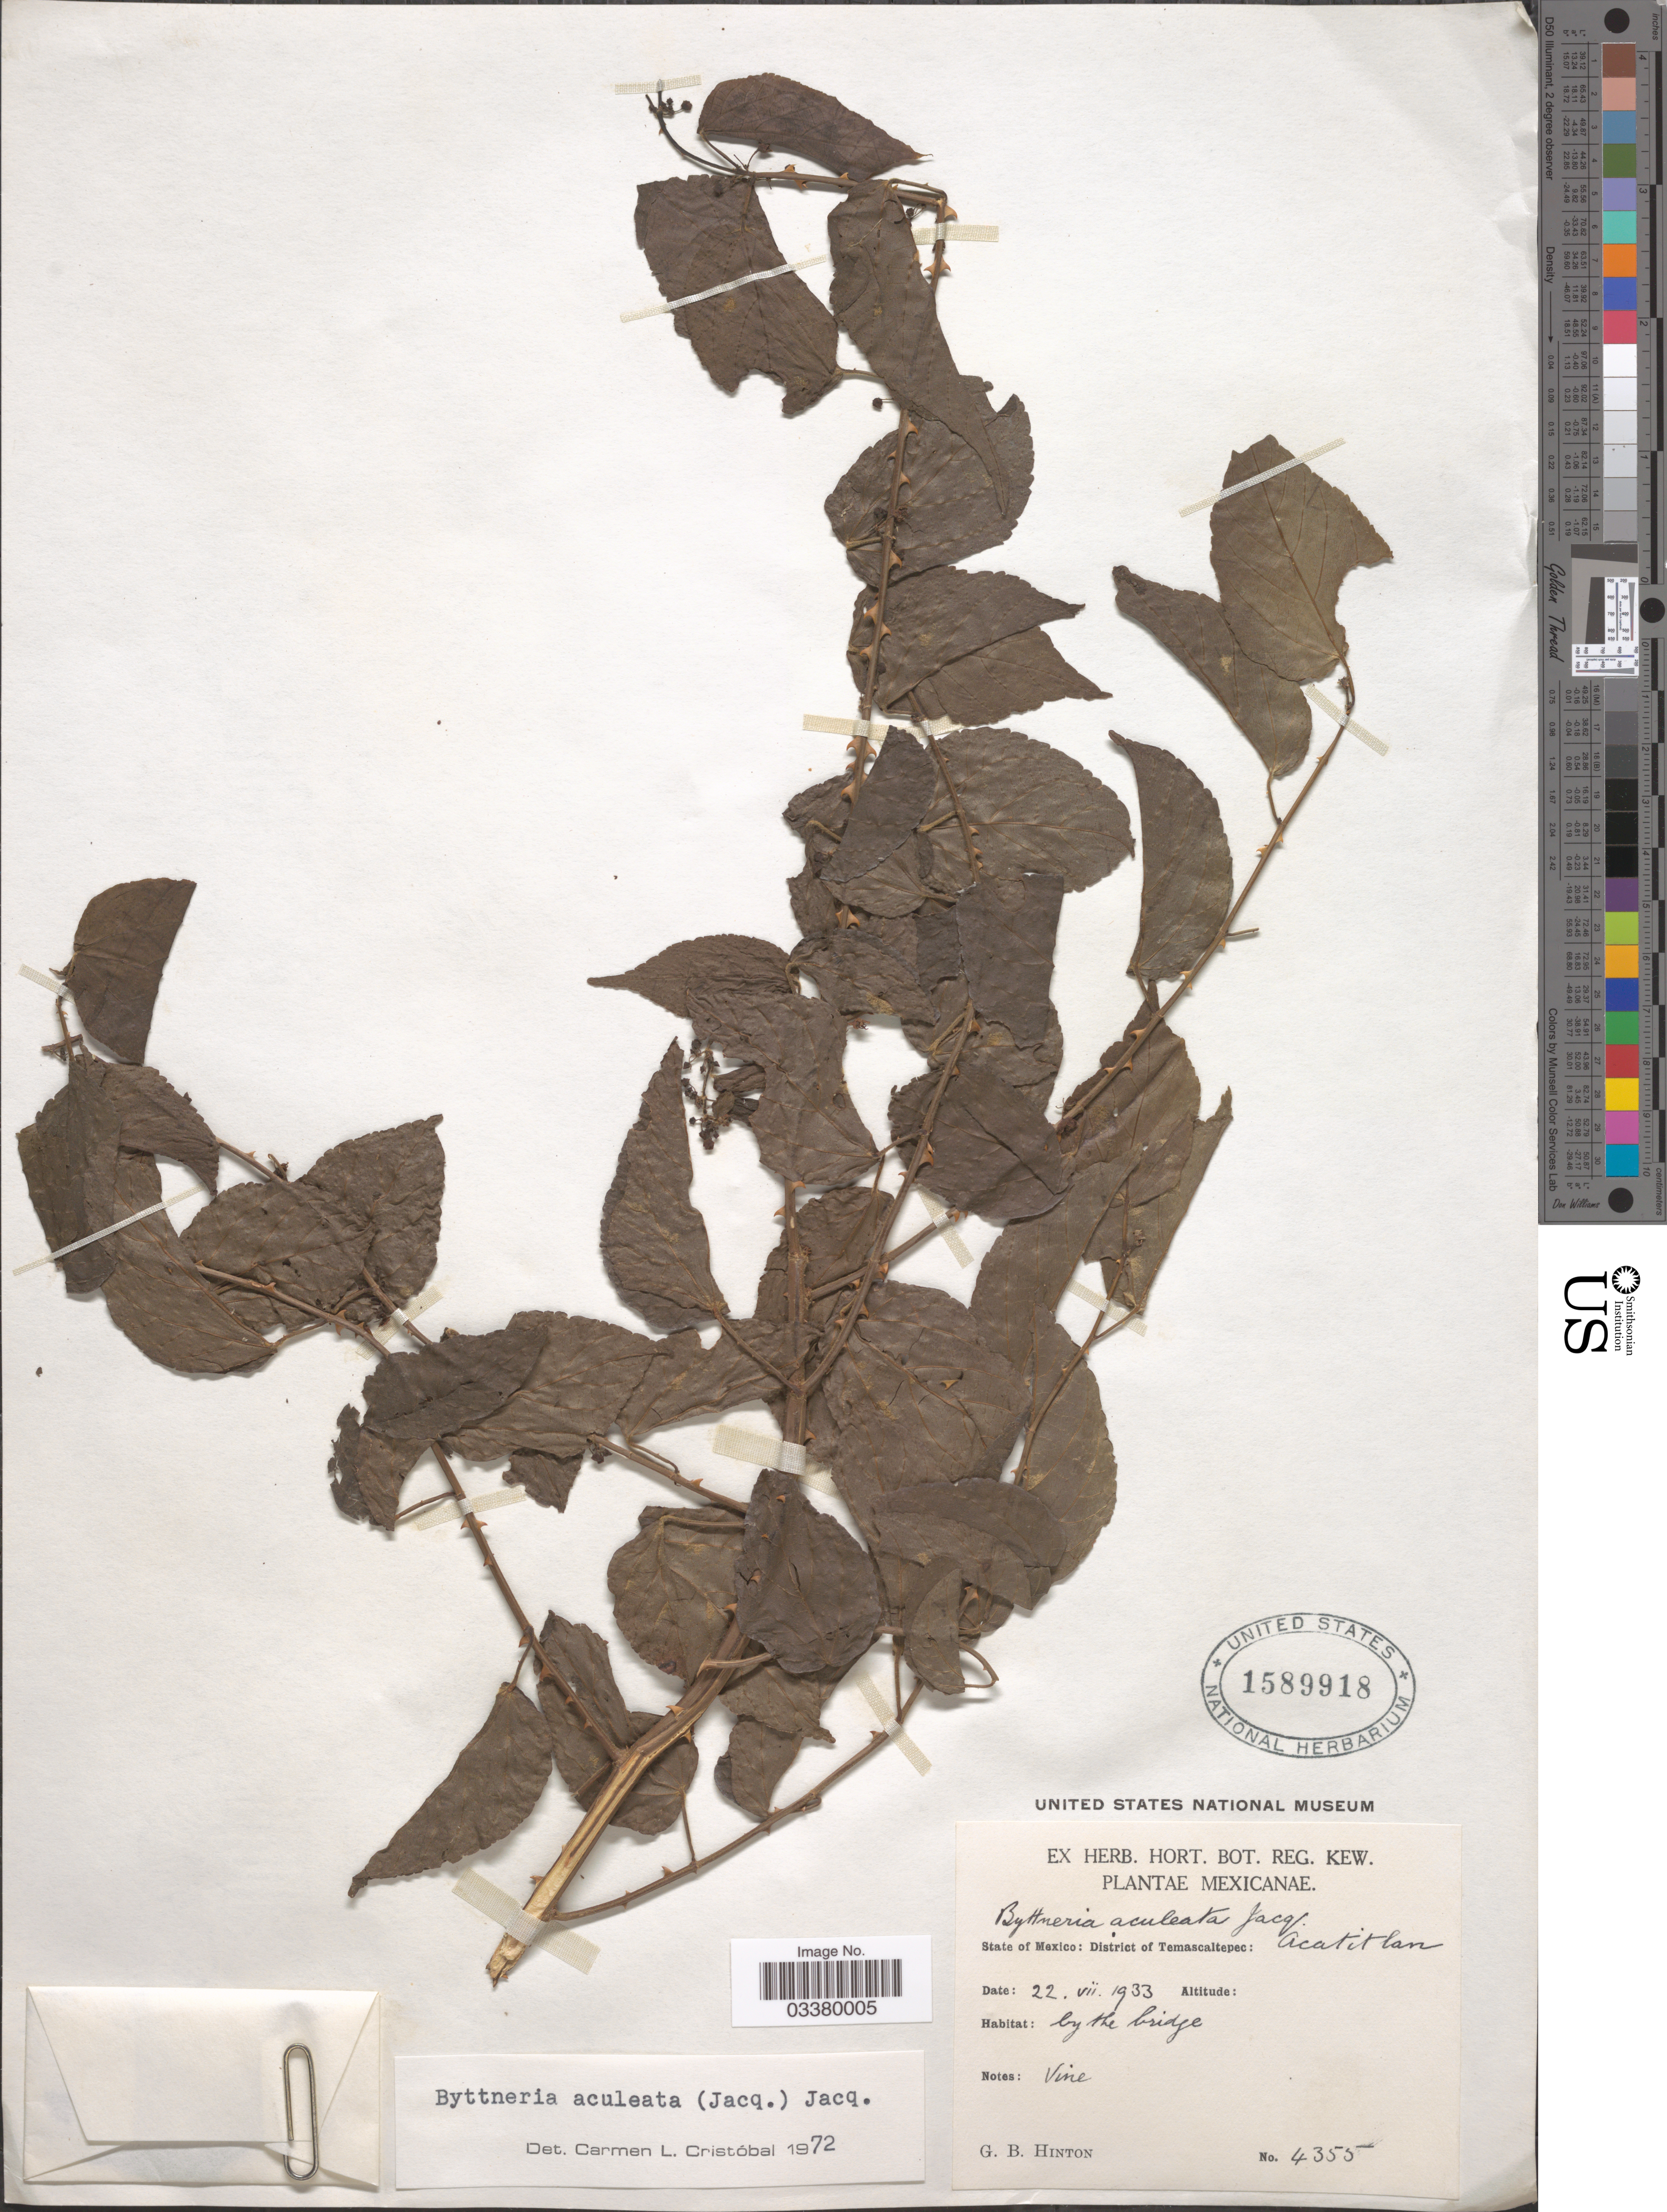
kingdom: Plantae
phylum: Tracheophyta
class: Magnoliopsida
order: Malvales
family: Malvaceae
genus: Byttneria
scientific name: Byttneria aculeata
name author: (Jacq.) Jacq.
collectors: G. B. Hinton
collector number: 4355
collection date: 1933-07-22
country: Mexico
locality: District of Temascaltepec: Acatitlan.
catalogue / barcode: US 1589918